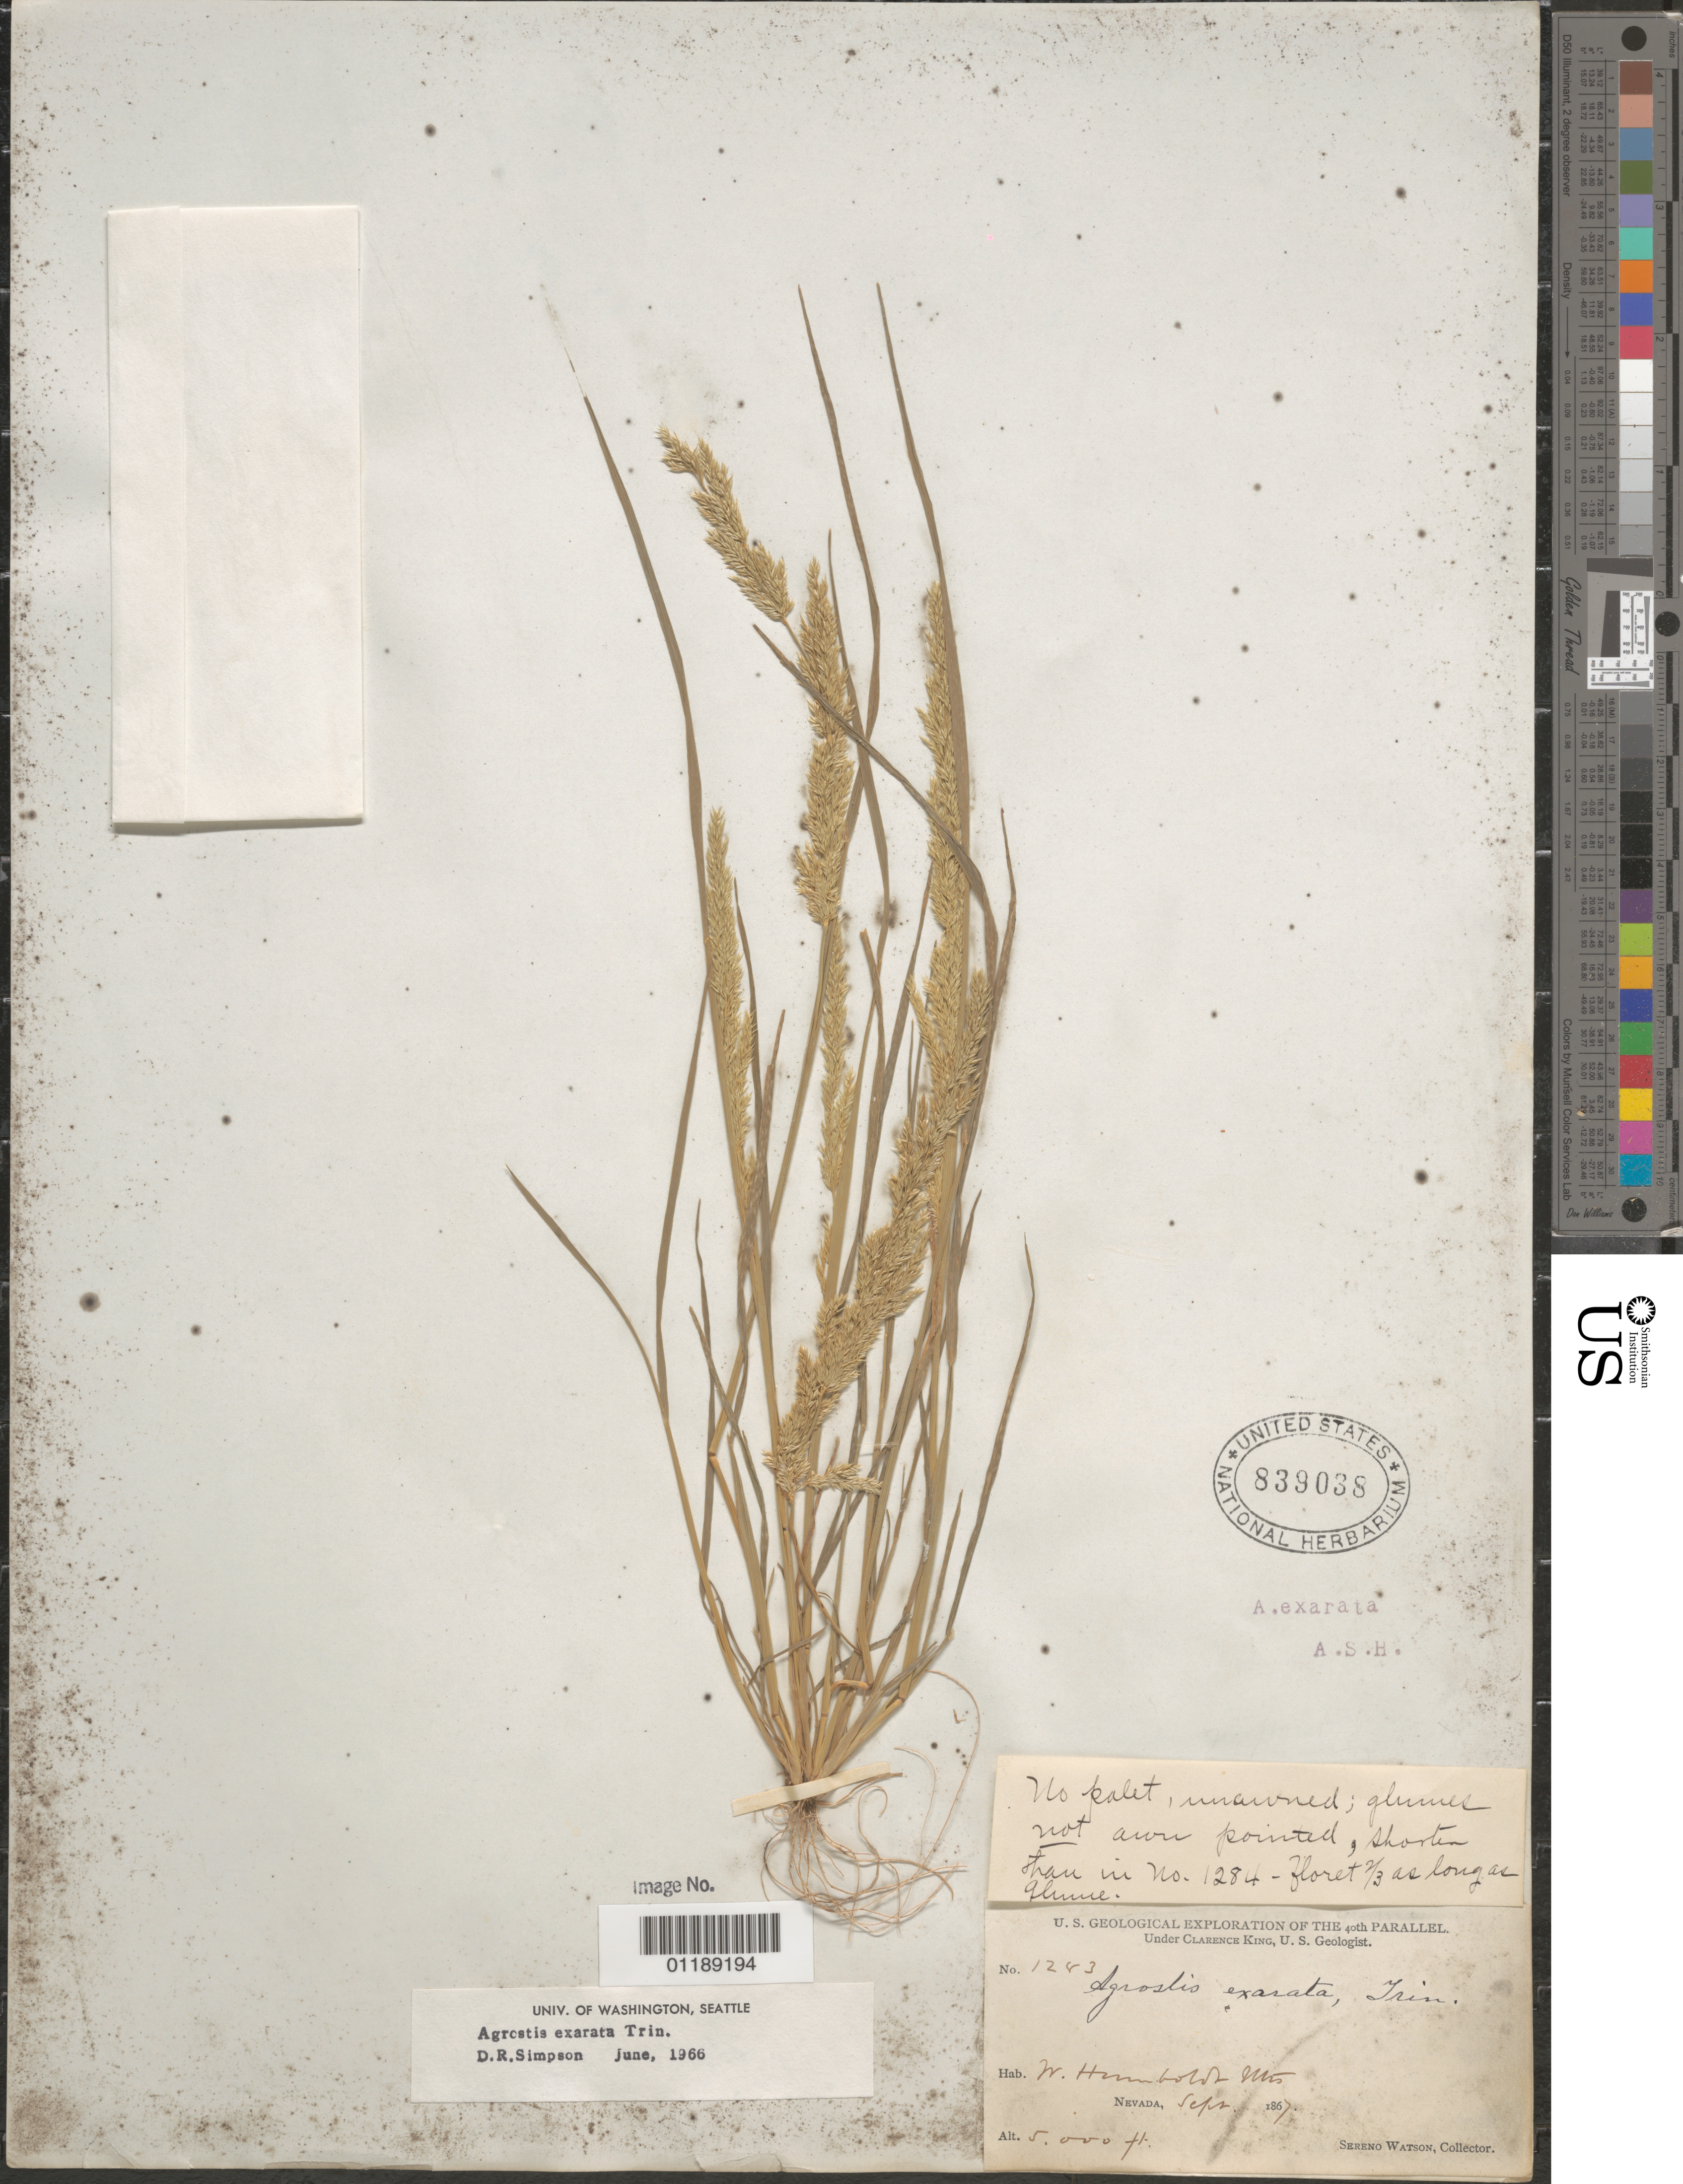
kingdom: Plantae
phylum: Tracheophyta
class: Liliopsida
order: Poales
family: Poaceae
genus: Agrostis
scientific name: Agrostis exarata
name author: Trin.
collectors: S. Watson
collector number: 1283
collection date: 1867-09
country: United States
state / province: Nevada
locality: W Humboldt Mts.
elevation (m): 1524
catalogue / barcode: US 839038